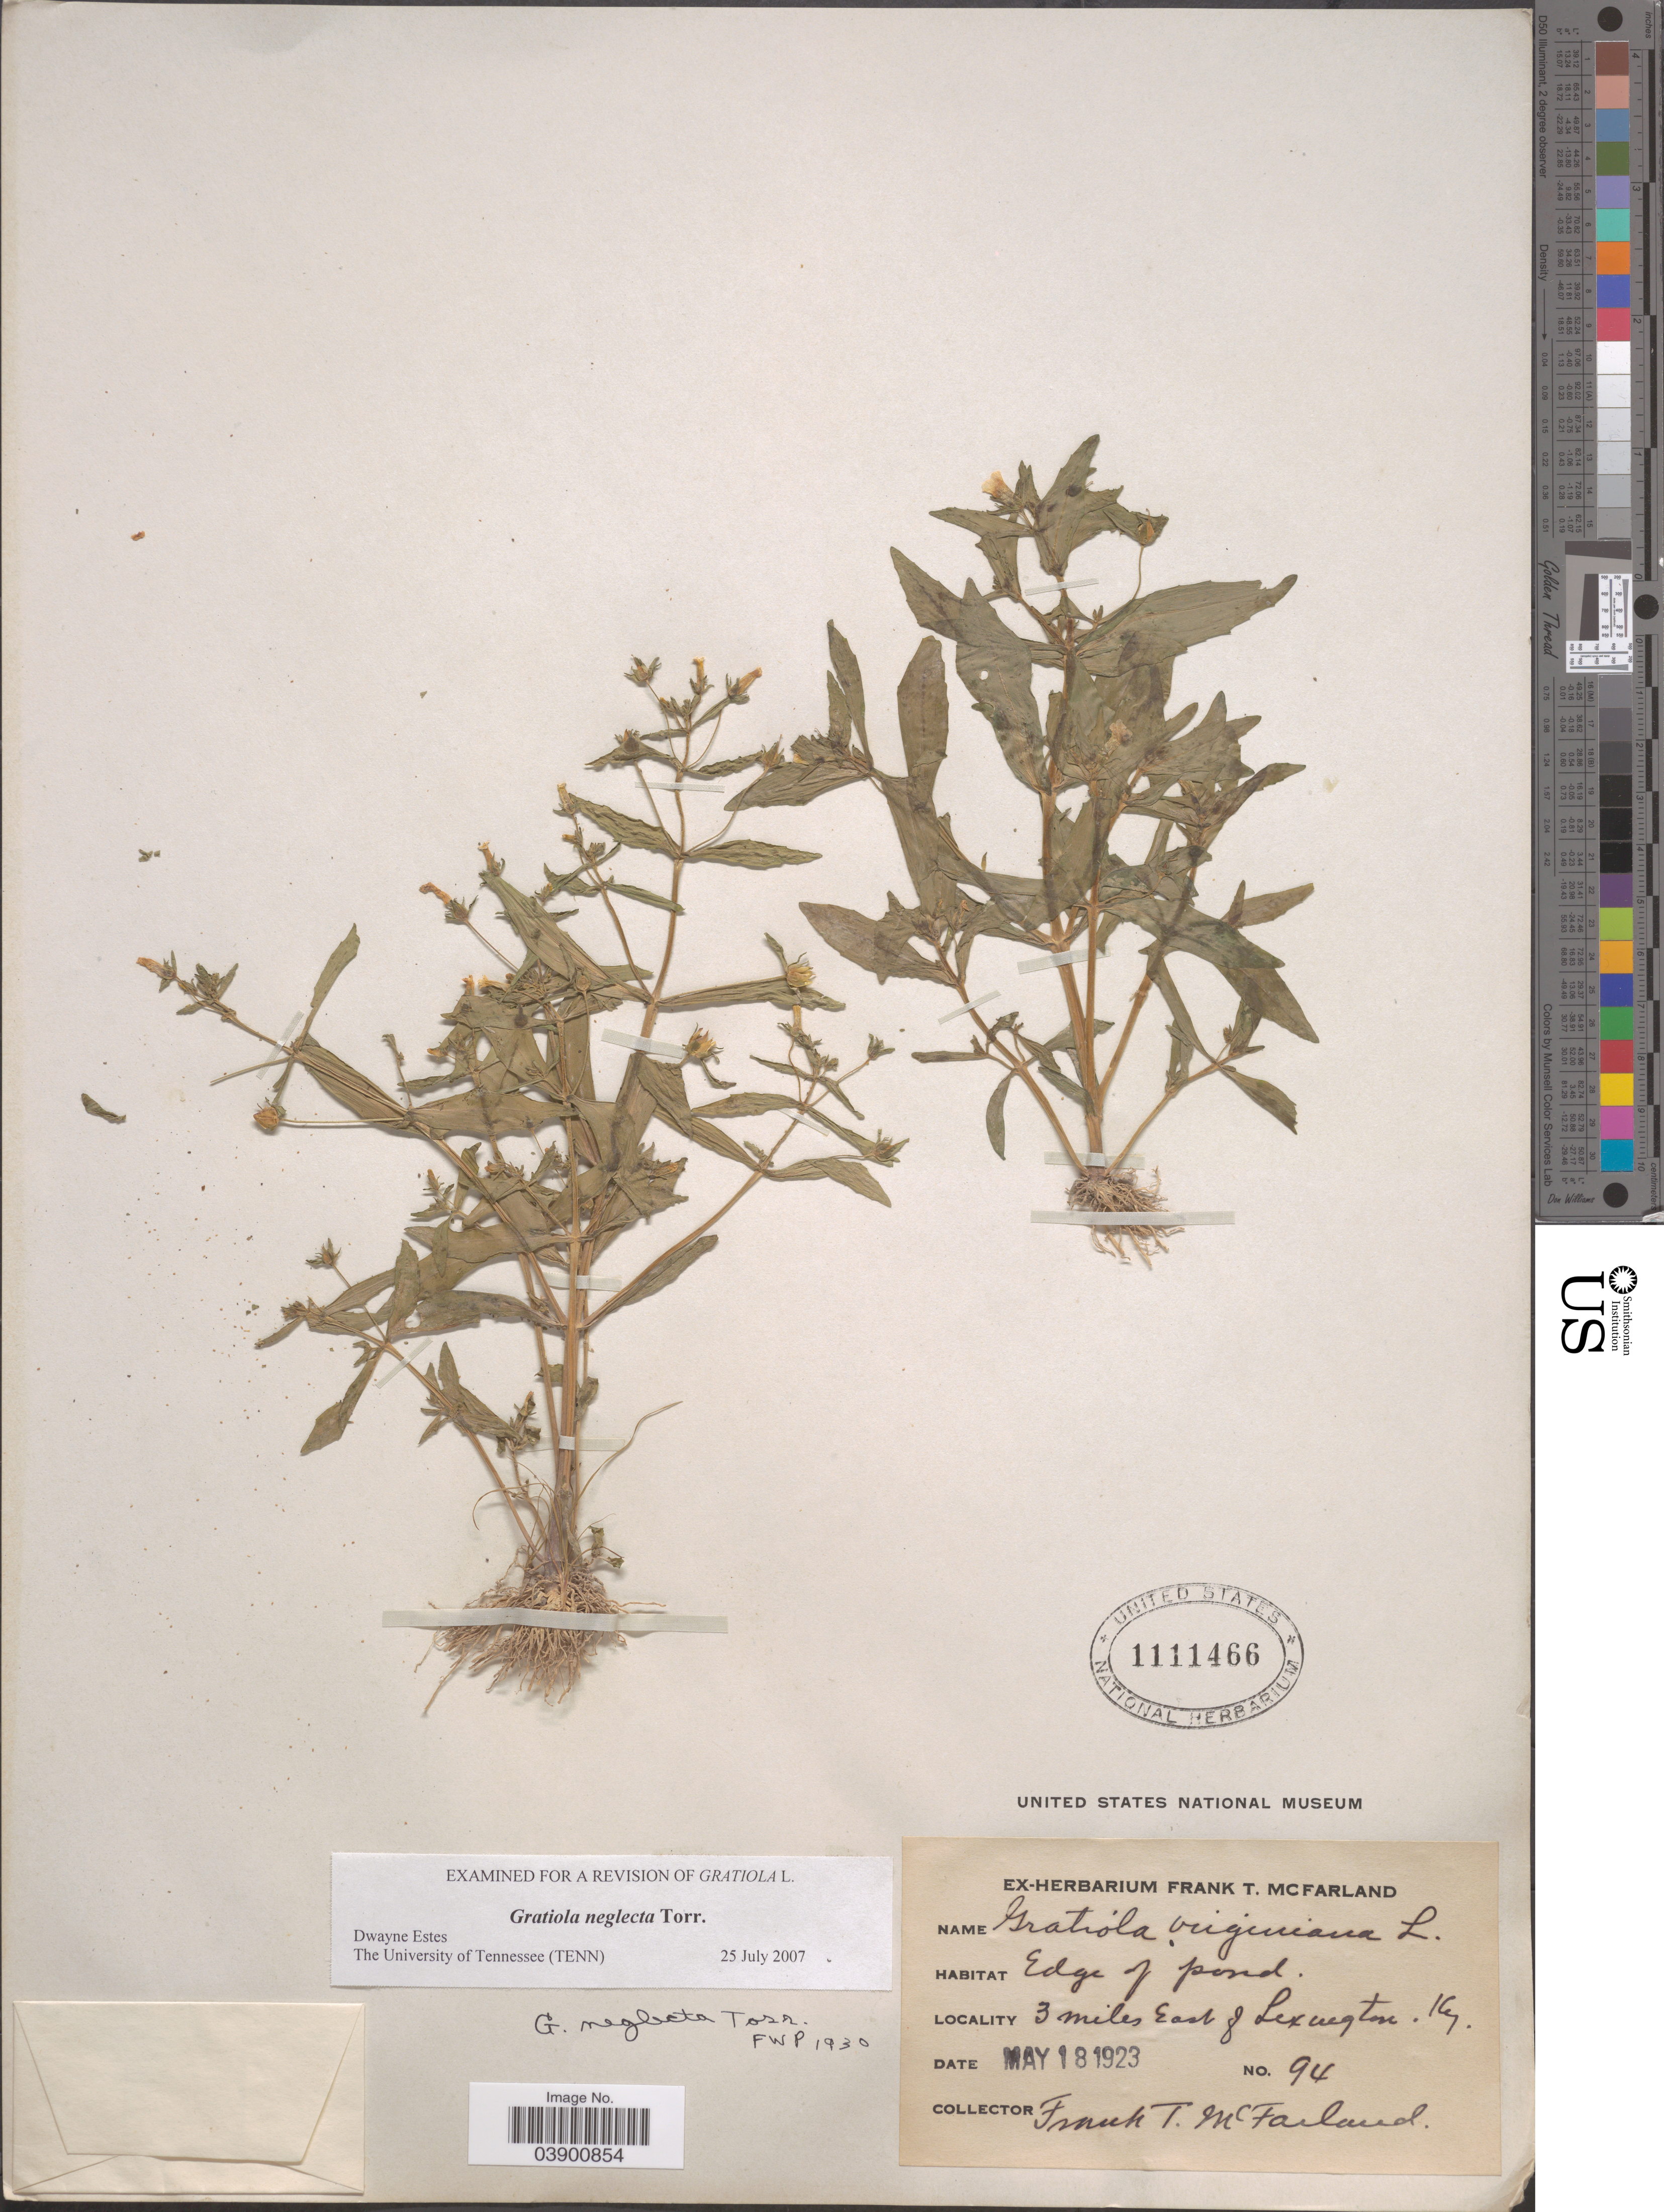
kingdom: Plantae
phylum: Tracheophyta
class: Magnoliopsida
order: Lamiales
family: Plantaginaceae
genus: Gratiola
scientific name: Gratiola neglecta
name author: Torr.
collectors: F. McFarland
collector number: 94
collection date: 1923-05-18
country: United States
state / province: Kentucky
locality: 3 miles East of Lexington.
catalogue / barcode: US 1111466